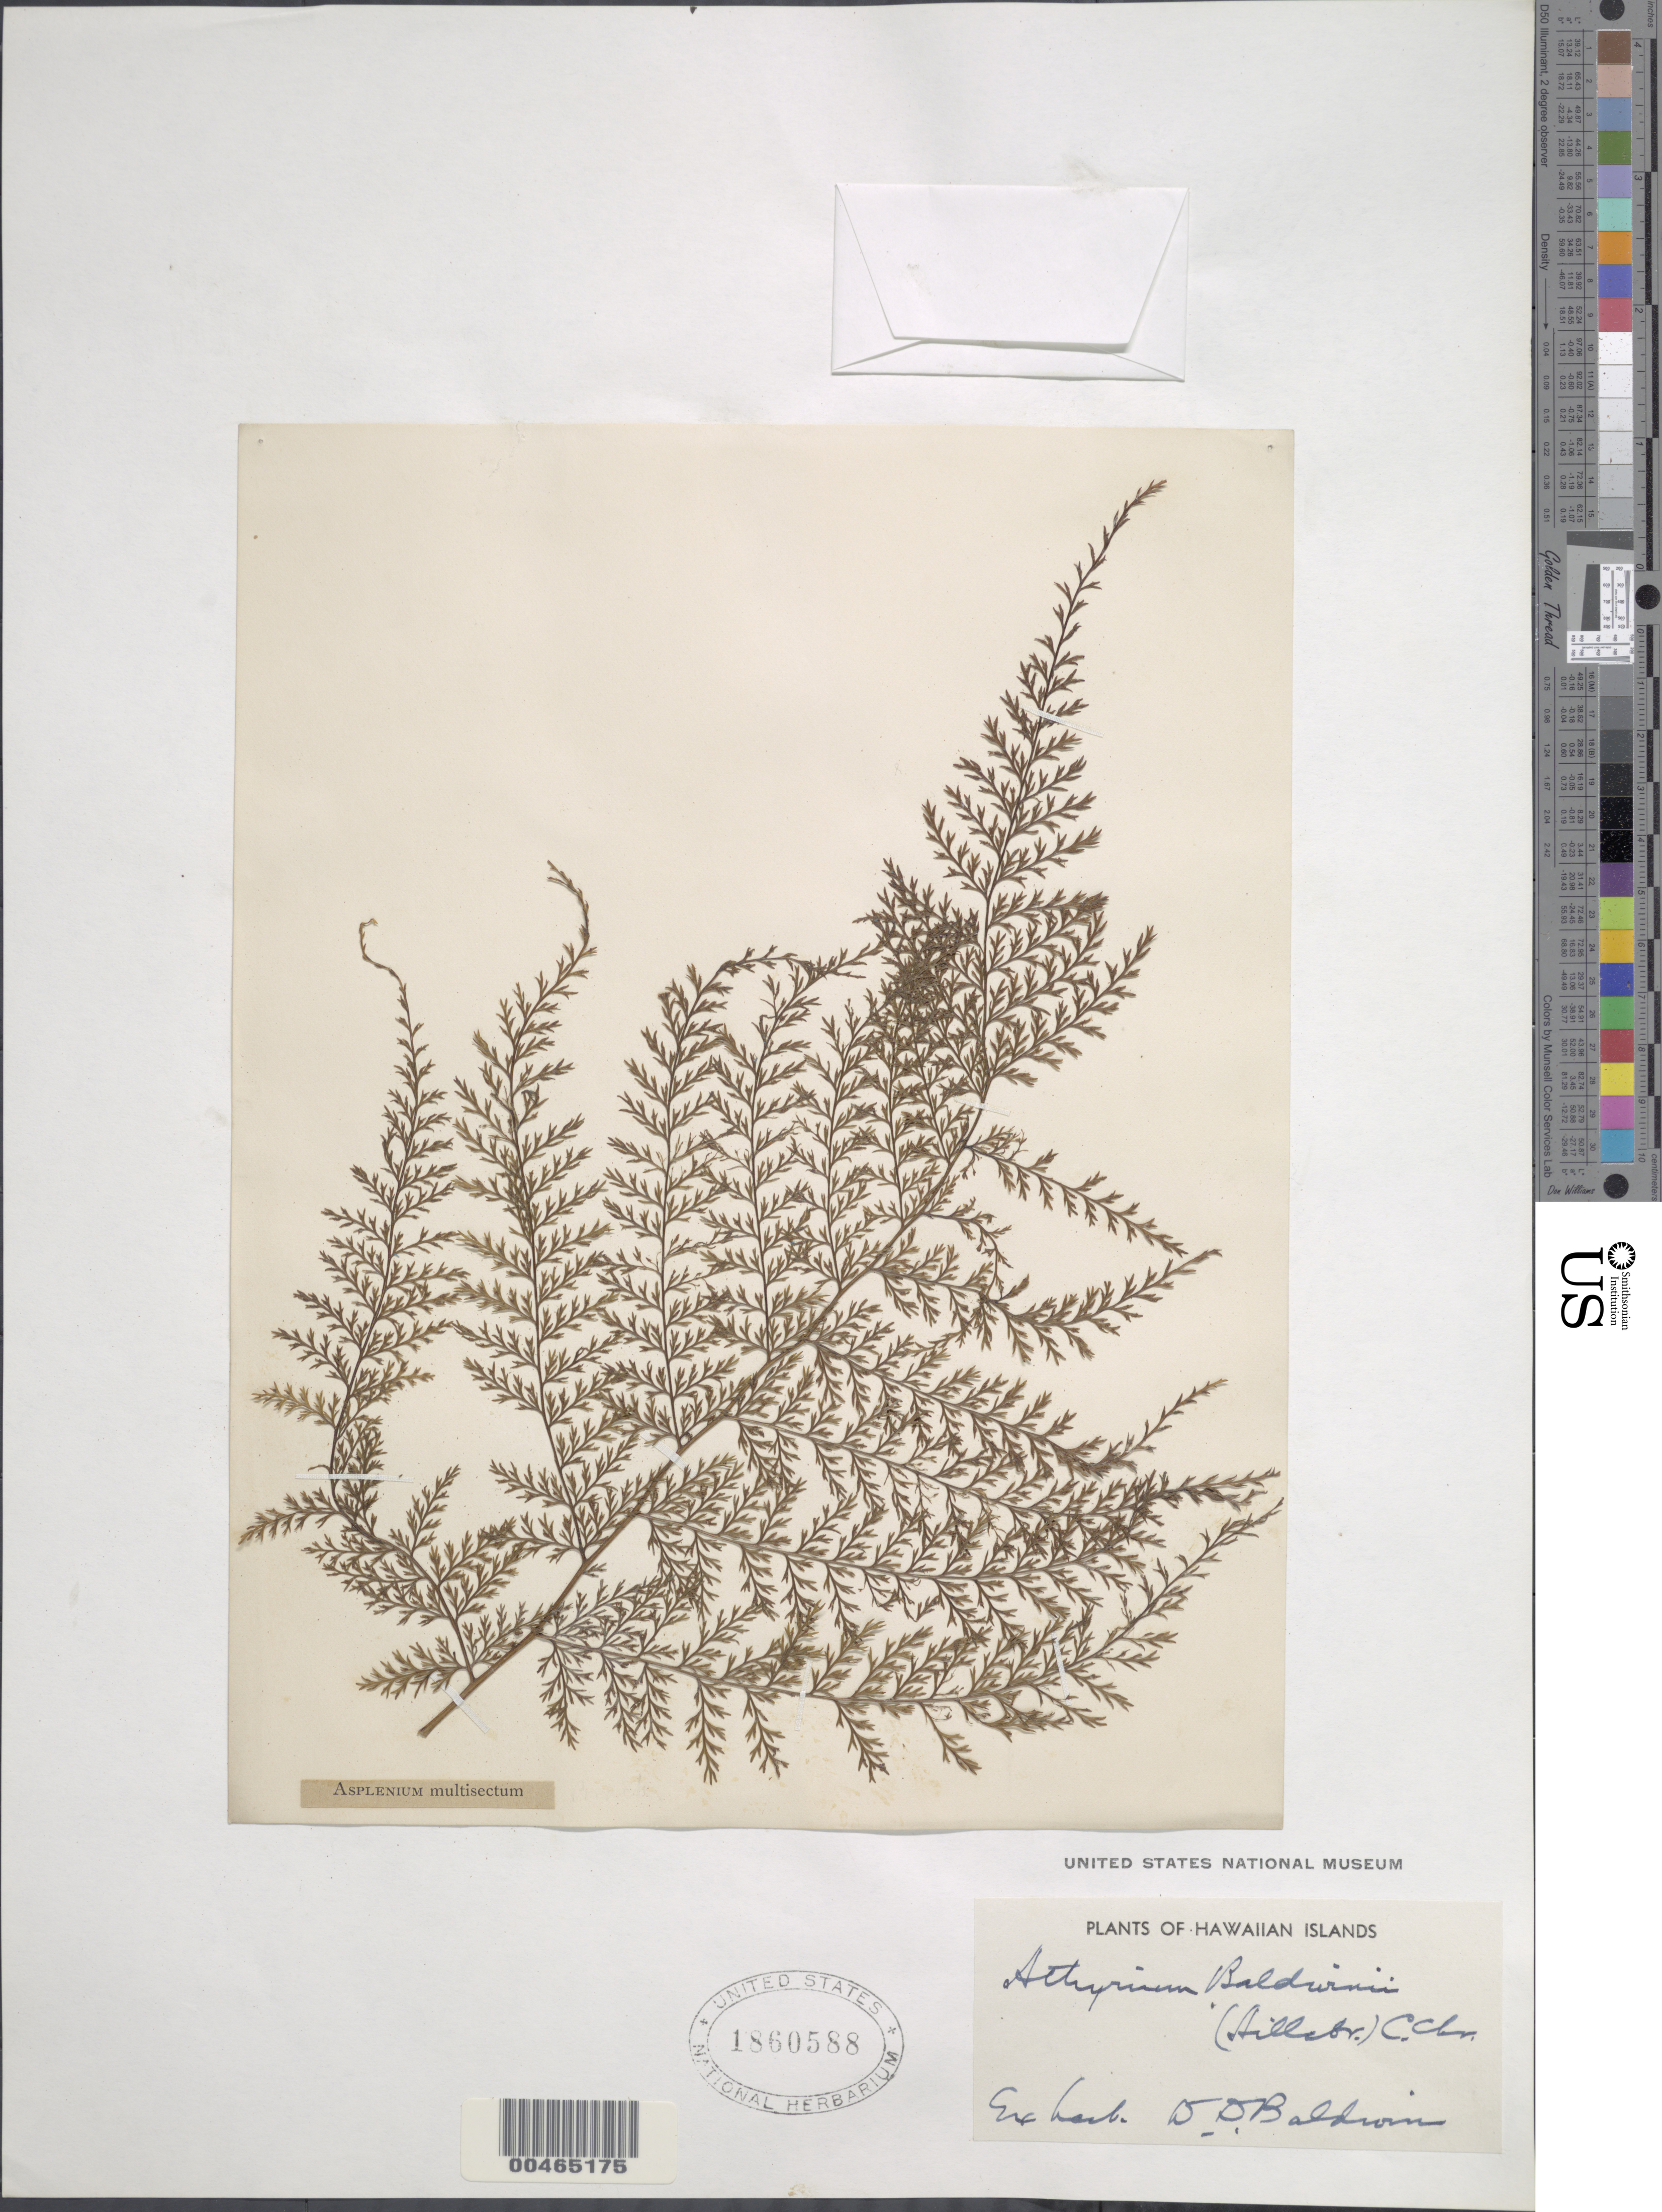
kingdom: Plantae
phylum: Tracheophyta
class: Polypodiopsida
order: Polypodiales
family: Athyriaceae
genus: Athyrium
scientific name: Athyrium microphyllum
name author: (Sm.) Alston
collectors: D. Baldwin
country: United States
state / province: Hawaii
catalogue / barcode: US 1860588